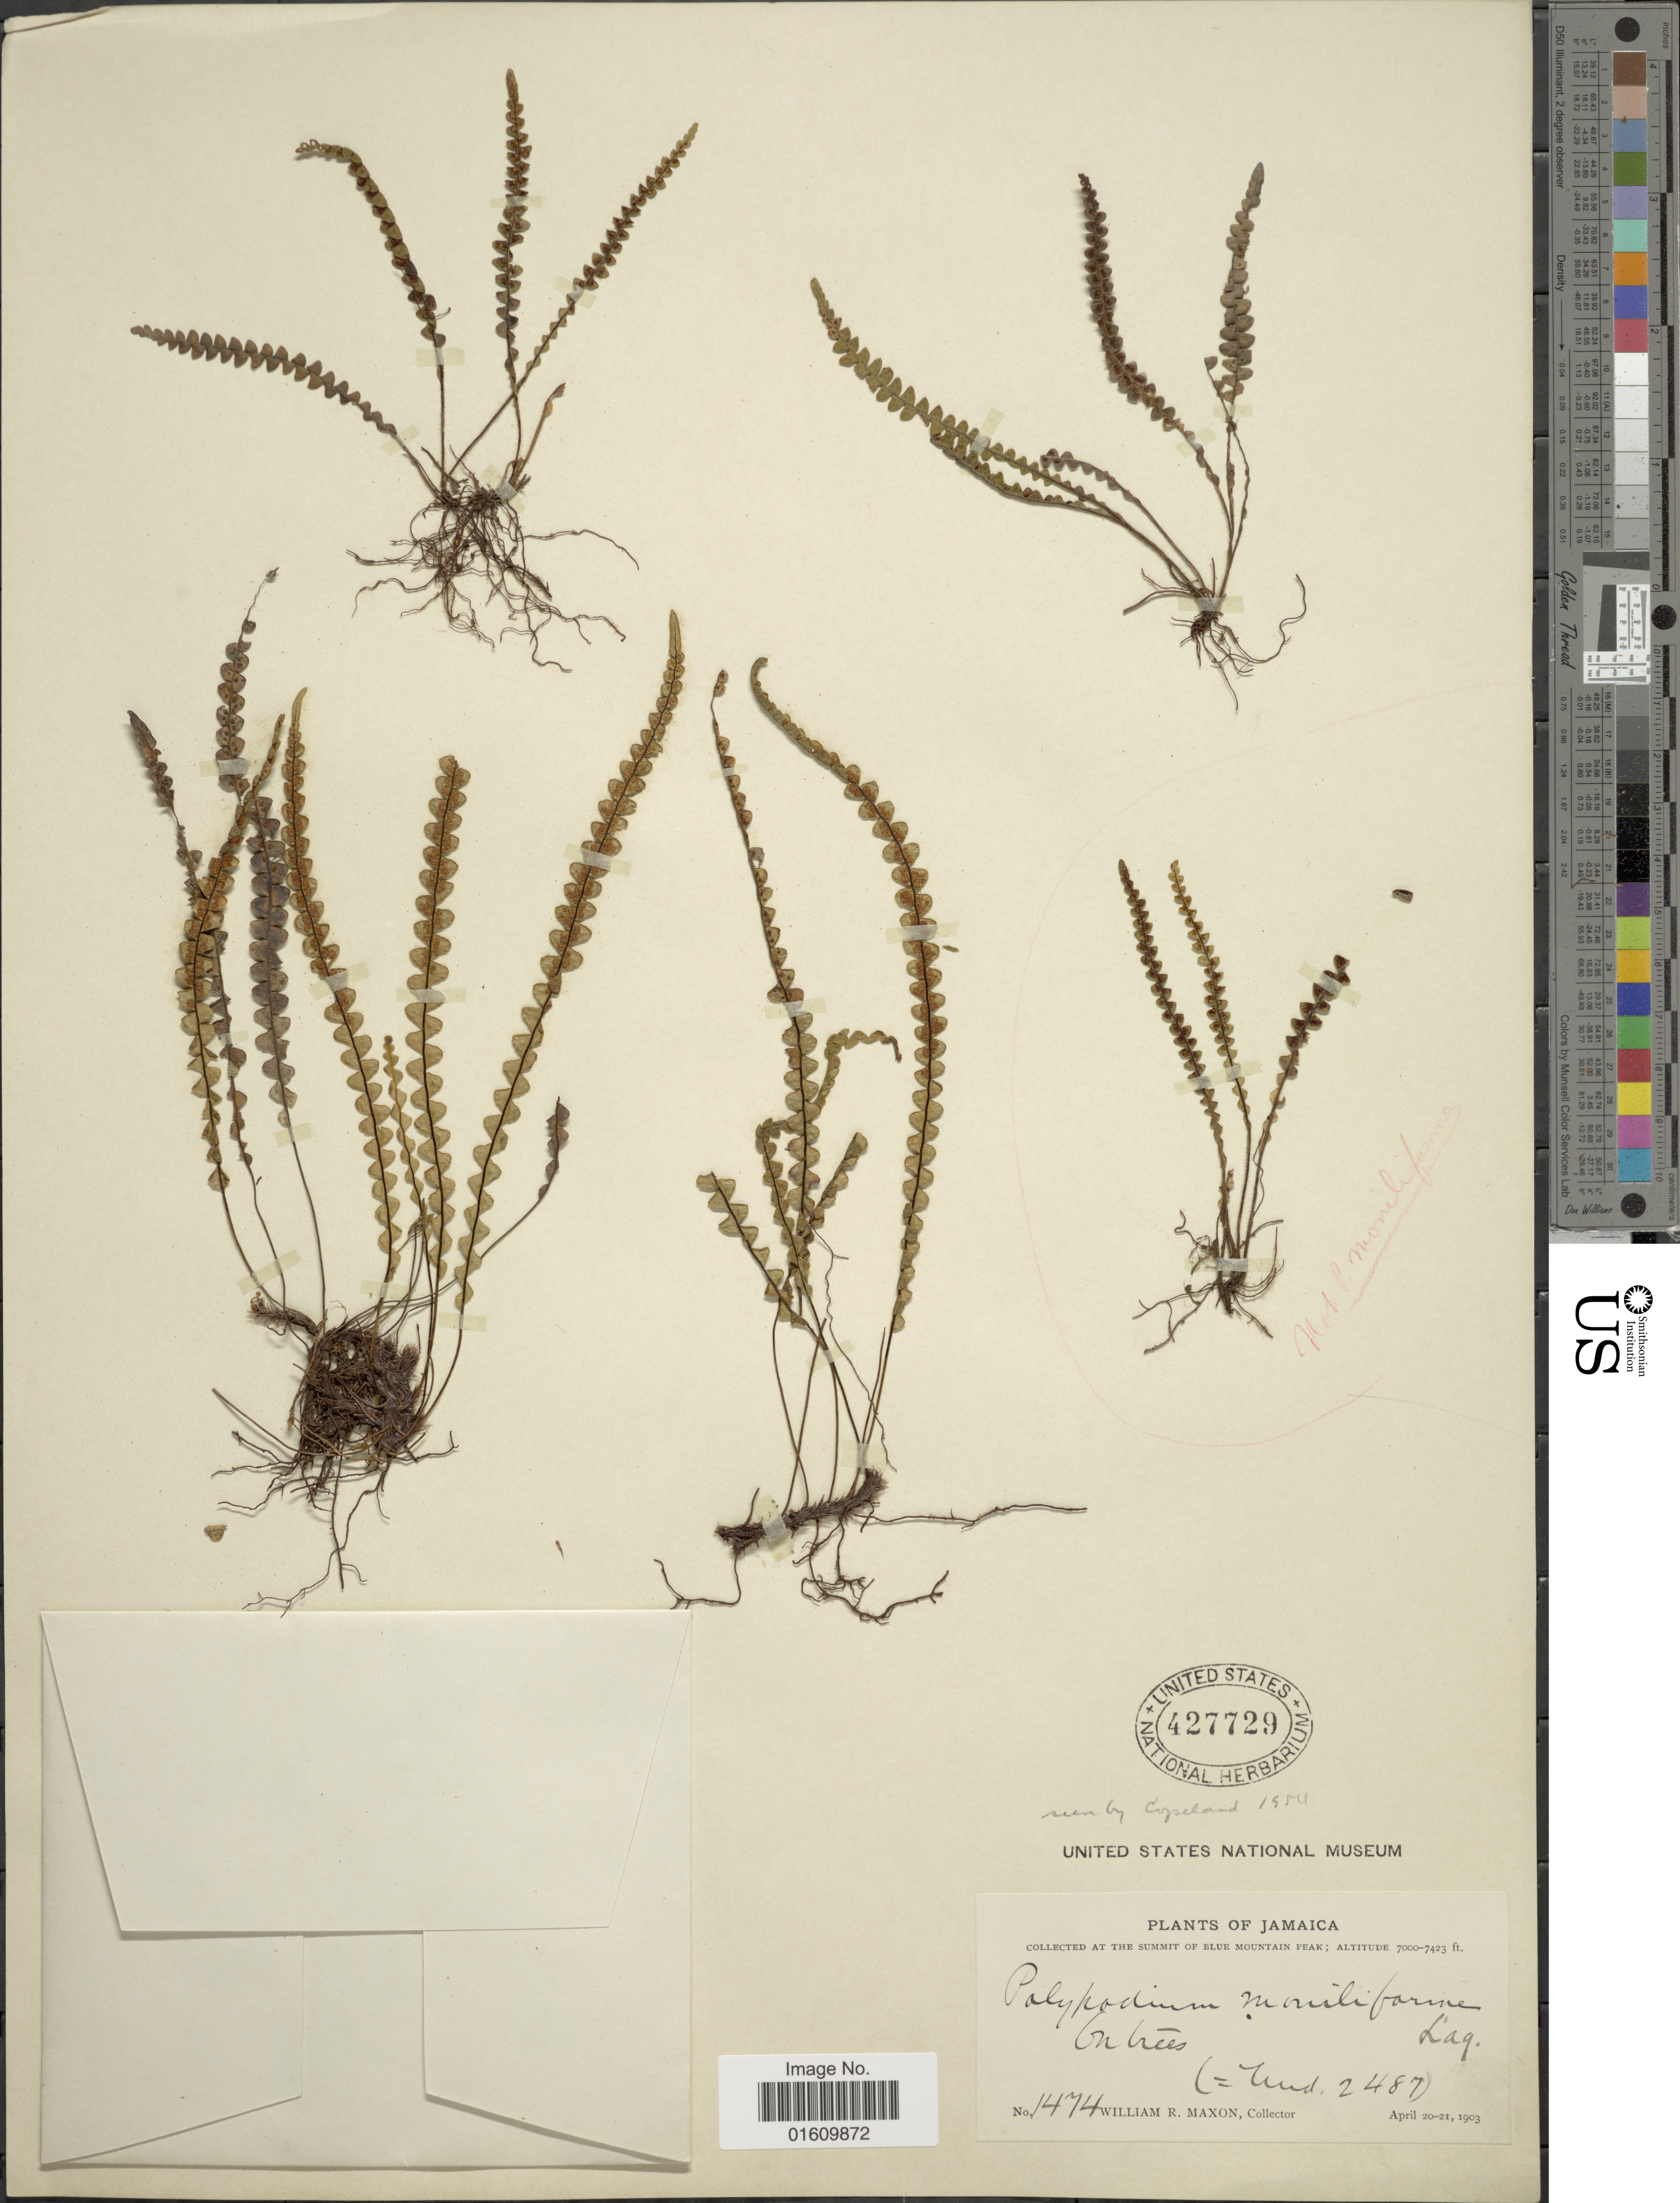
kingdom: Plantae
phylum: Tracheophyta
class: Polypodiopsida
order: Polypodiales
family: Polypodiaceae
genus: Melpomene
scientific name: Melpomene moniliformis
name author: (Lag. ex Sw.) A.R. Sm. & R.C. Moran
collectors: W. R. Maxon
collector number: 1474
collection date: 1903-04-20/1903-04-21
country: Jamaica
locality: At the summit of Blue Mountain Peak, on trees.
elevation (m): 2134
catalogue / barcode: US 427729